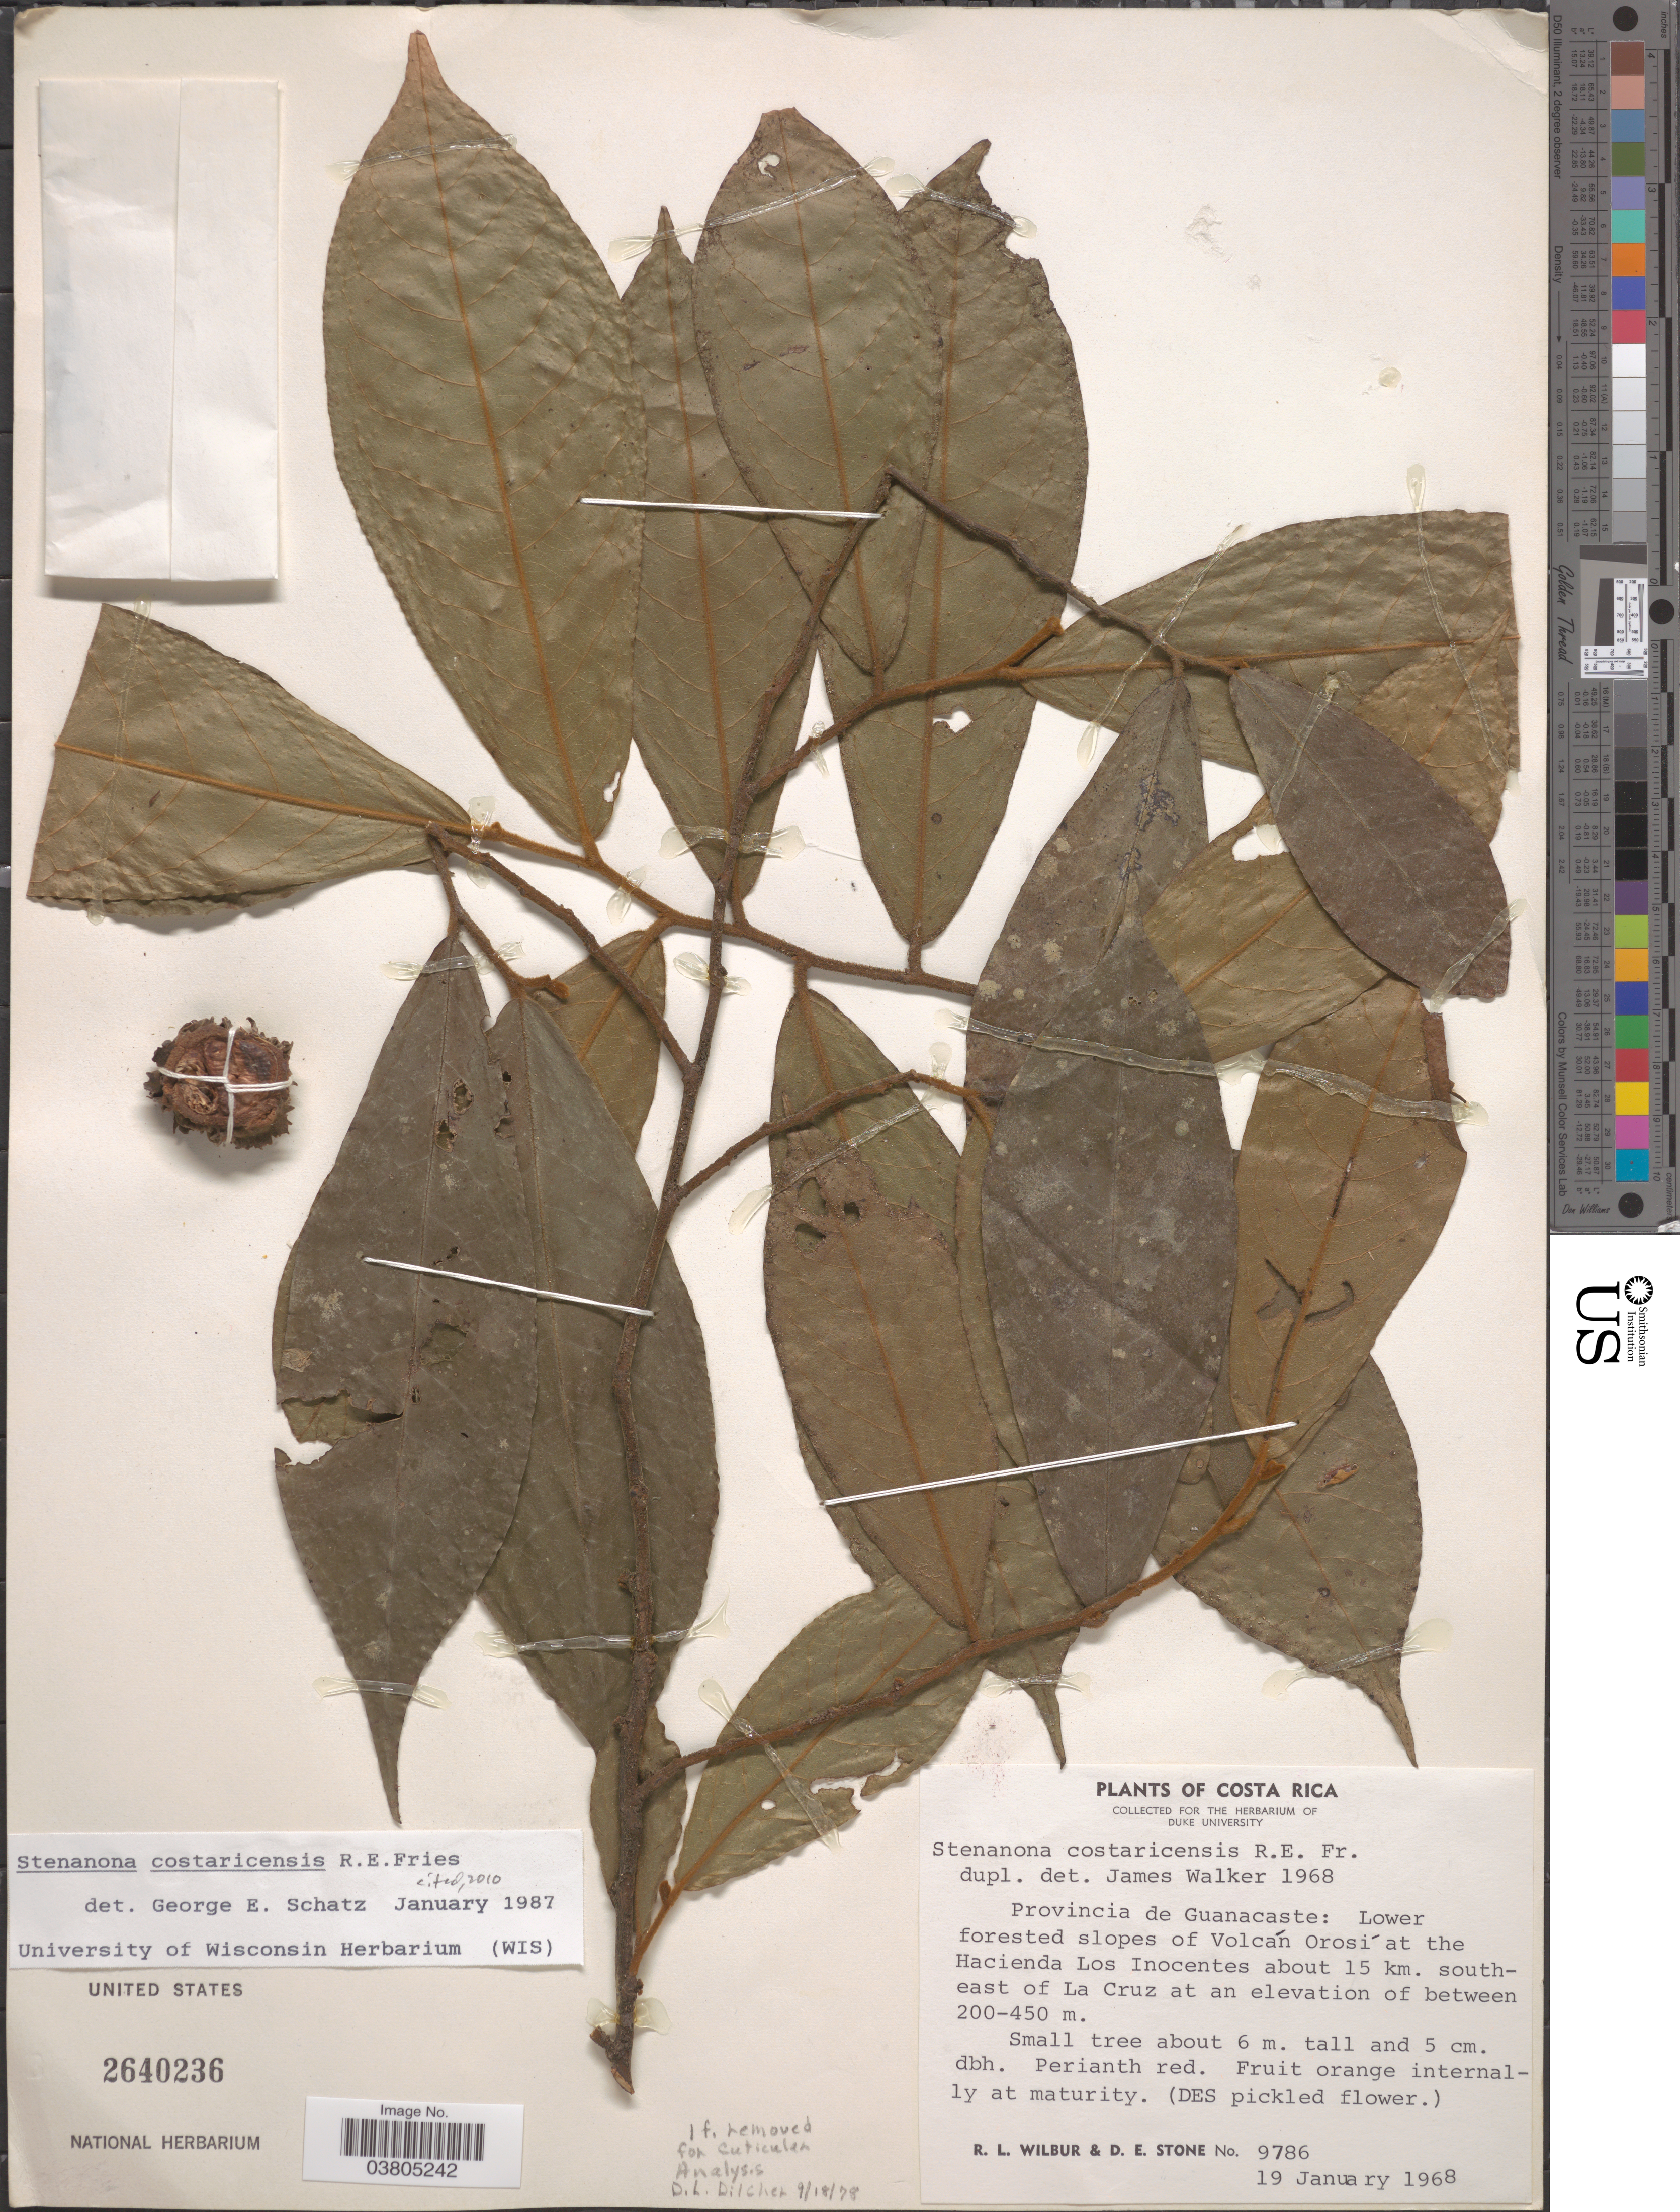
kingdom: Plantae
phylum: Tracheophyta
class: Magnoliopsida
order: Magnoliales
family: Annonaceae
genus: Stenanona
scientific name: Stenanona costaricensis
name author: R.E. Fr.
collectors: R. L. Wilbur & D. E. Stone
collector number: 9786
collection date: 1968-01-19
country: Costa Rica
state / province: Guanacaste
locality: Lower forested slopes of Volcán Orosí at the Hacienda Los Inocentes about 15 km. southeast of La Cruz.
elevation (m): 200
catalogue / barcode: US 2640236